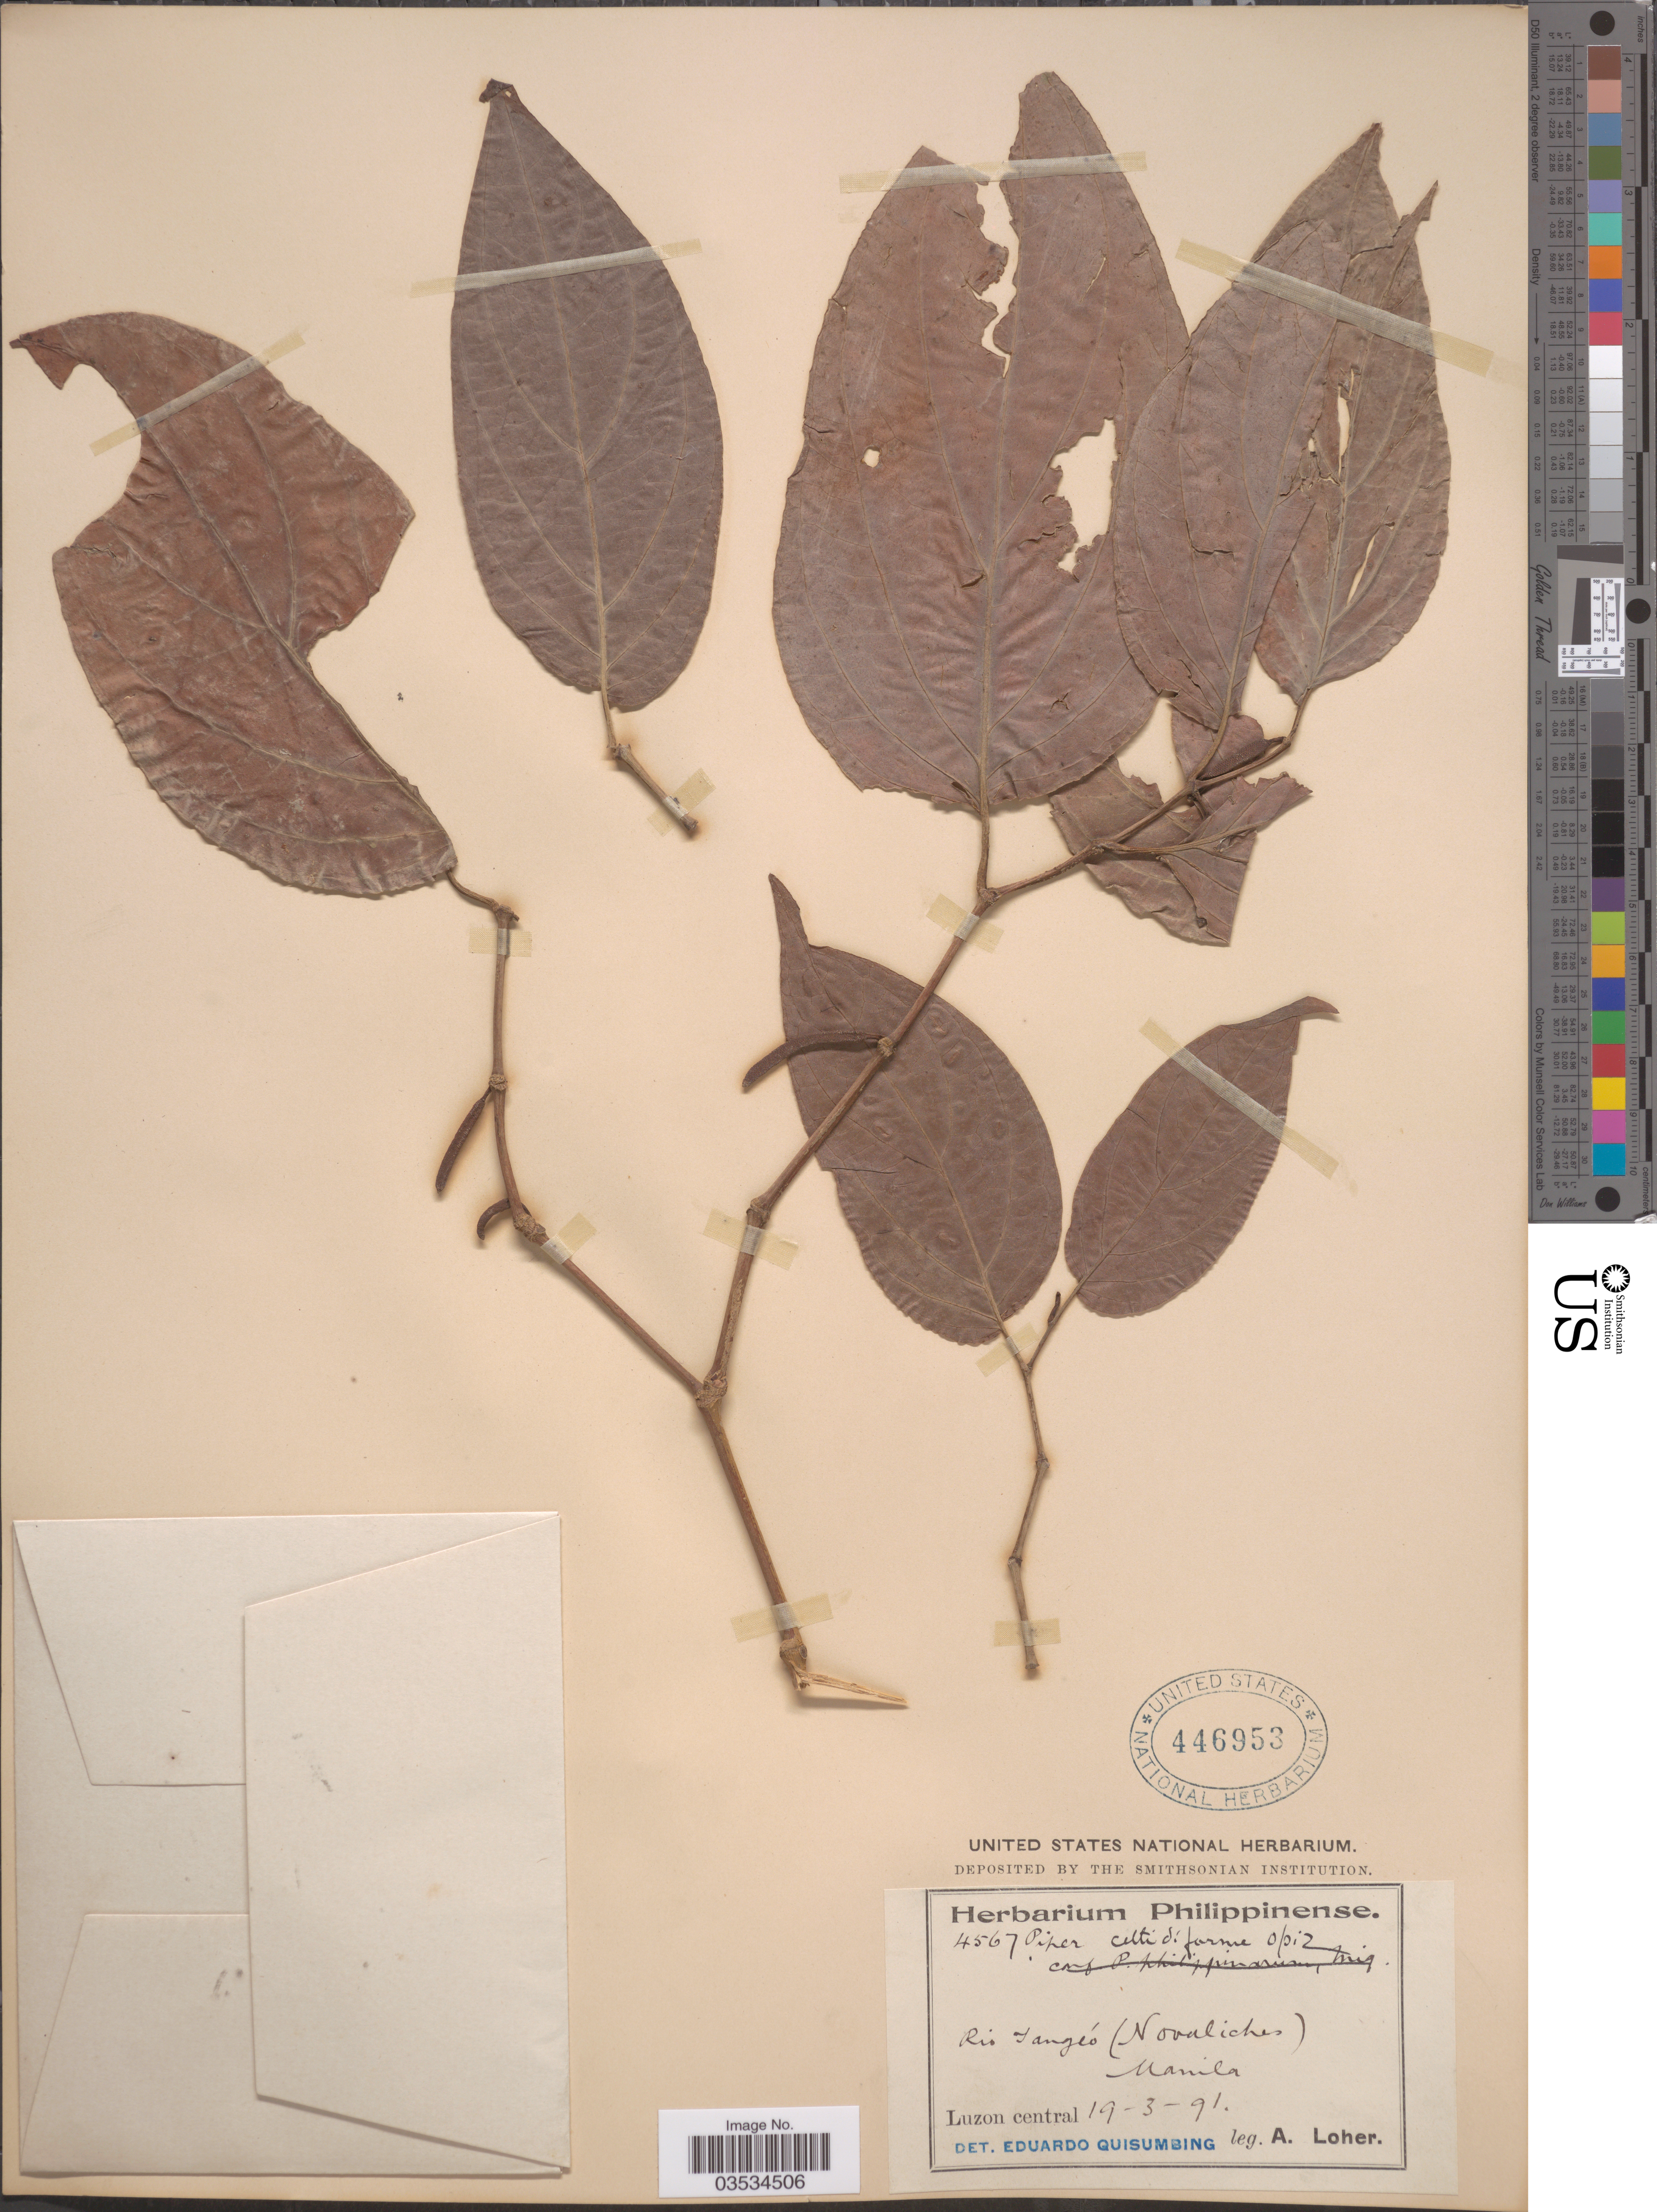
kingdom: Plantae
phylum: Tracheophyta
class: Magnoliopsida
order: Piperales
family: Piperaceae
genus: Piper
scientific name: Piper celtidiforme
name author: Opiz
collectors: A. Loher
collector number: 4567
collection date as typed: Transcribed d/m/y: 19/3/91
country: Philippines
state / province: Central Luzon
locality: Rio Tangeó (Novaliches). Manila. Luzon central.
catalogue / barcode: US 446953